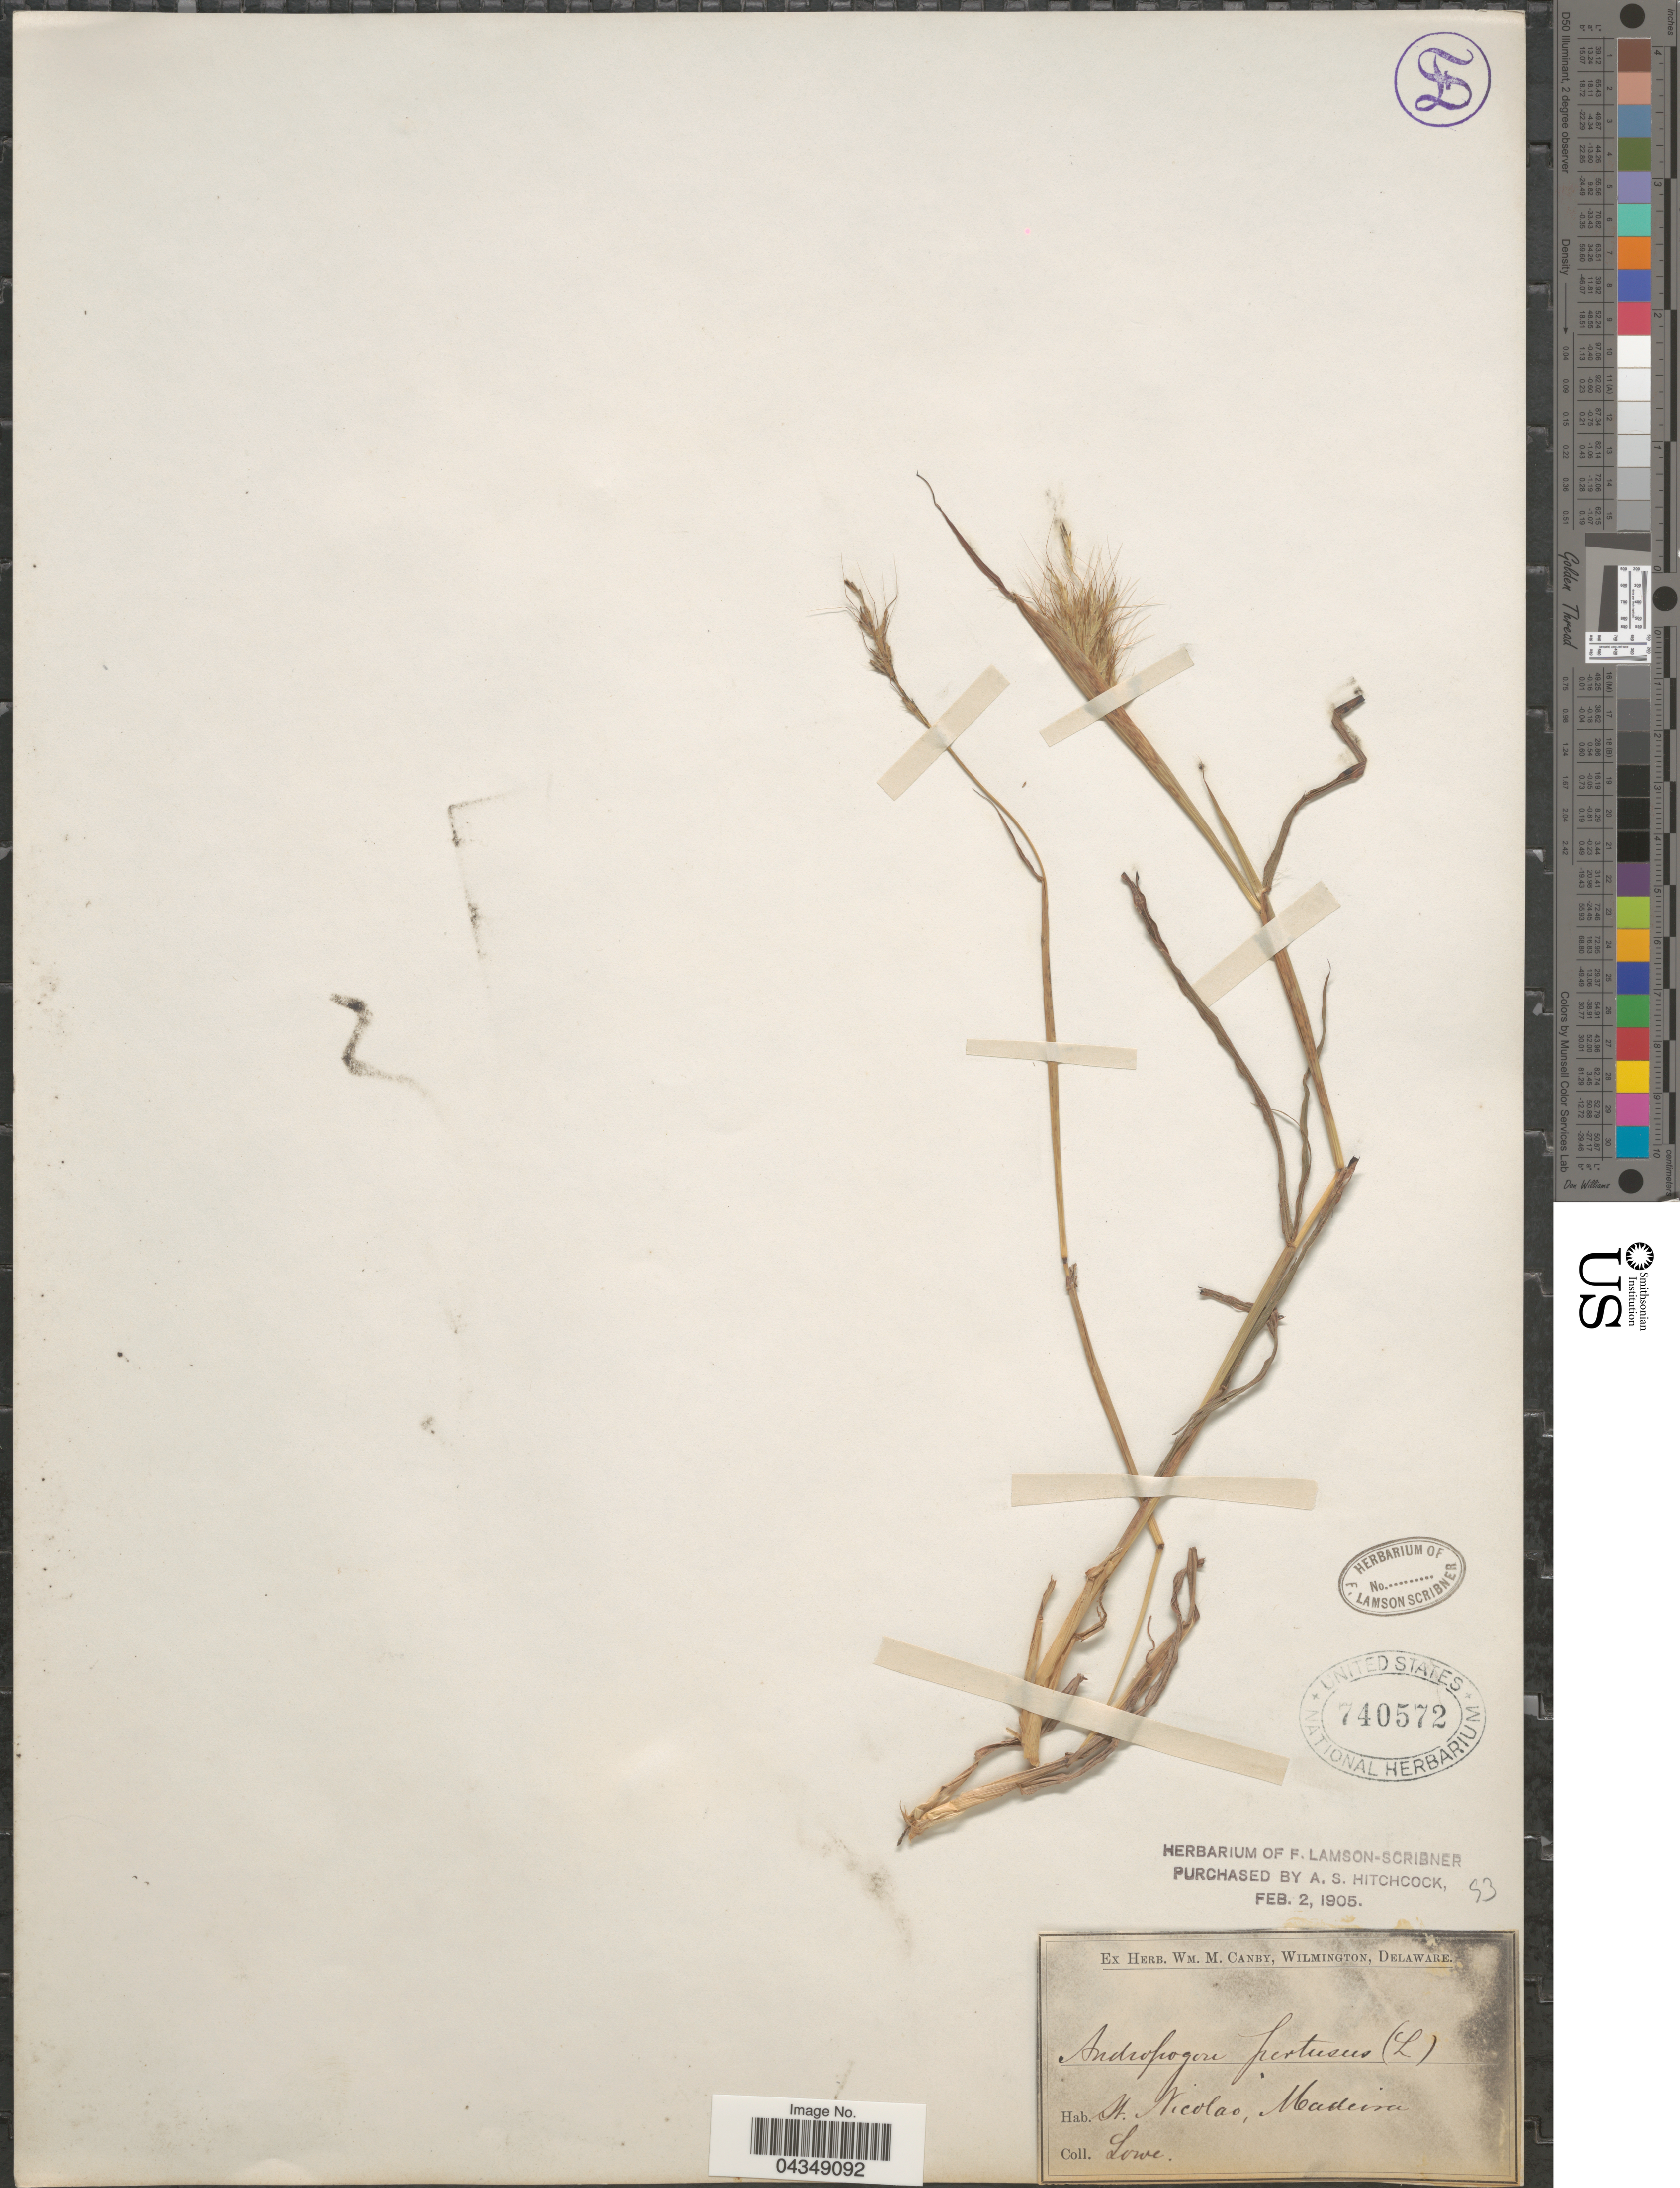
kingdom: Plantae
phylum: Tracheophyta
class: Liliopsida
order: Poales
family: Poaceae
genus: Bothriochloa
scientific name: Bothriochloa insculpta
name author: (Hochst. ex A. Rich.) A. Camus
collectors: -- Lowe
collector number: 43*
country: Portugal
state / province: Madeira (Aut. Reg.)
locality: St. Nicolas.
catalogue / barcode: US 740572